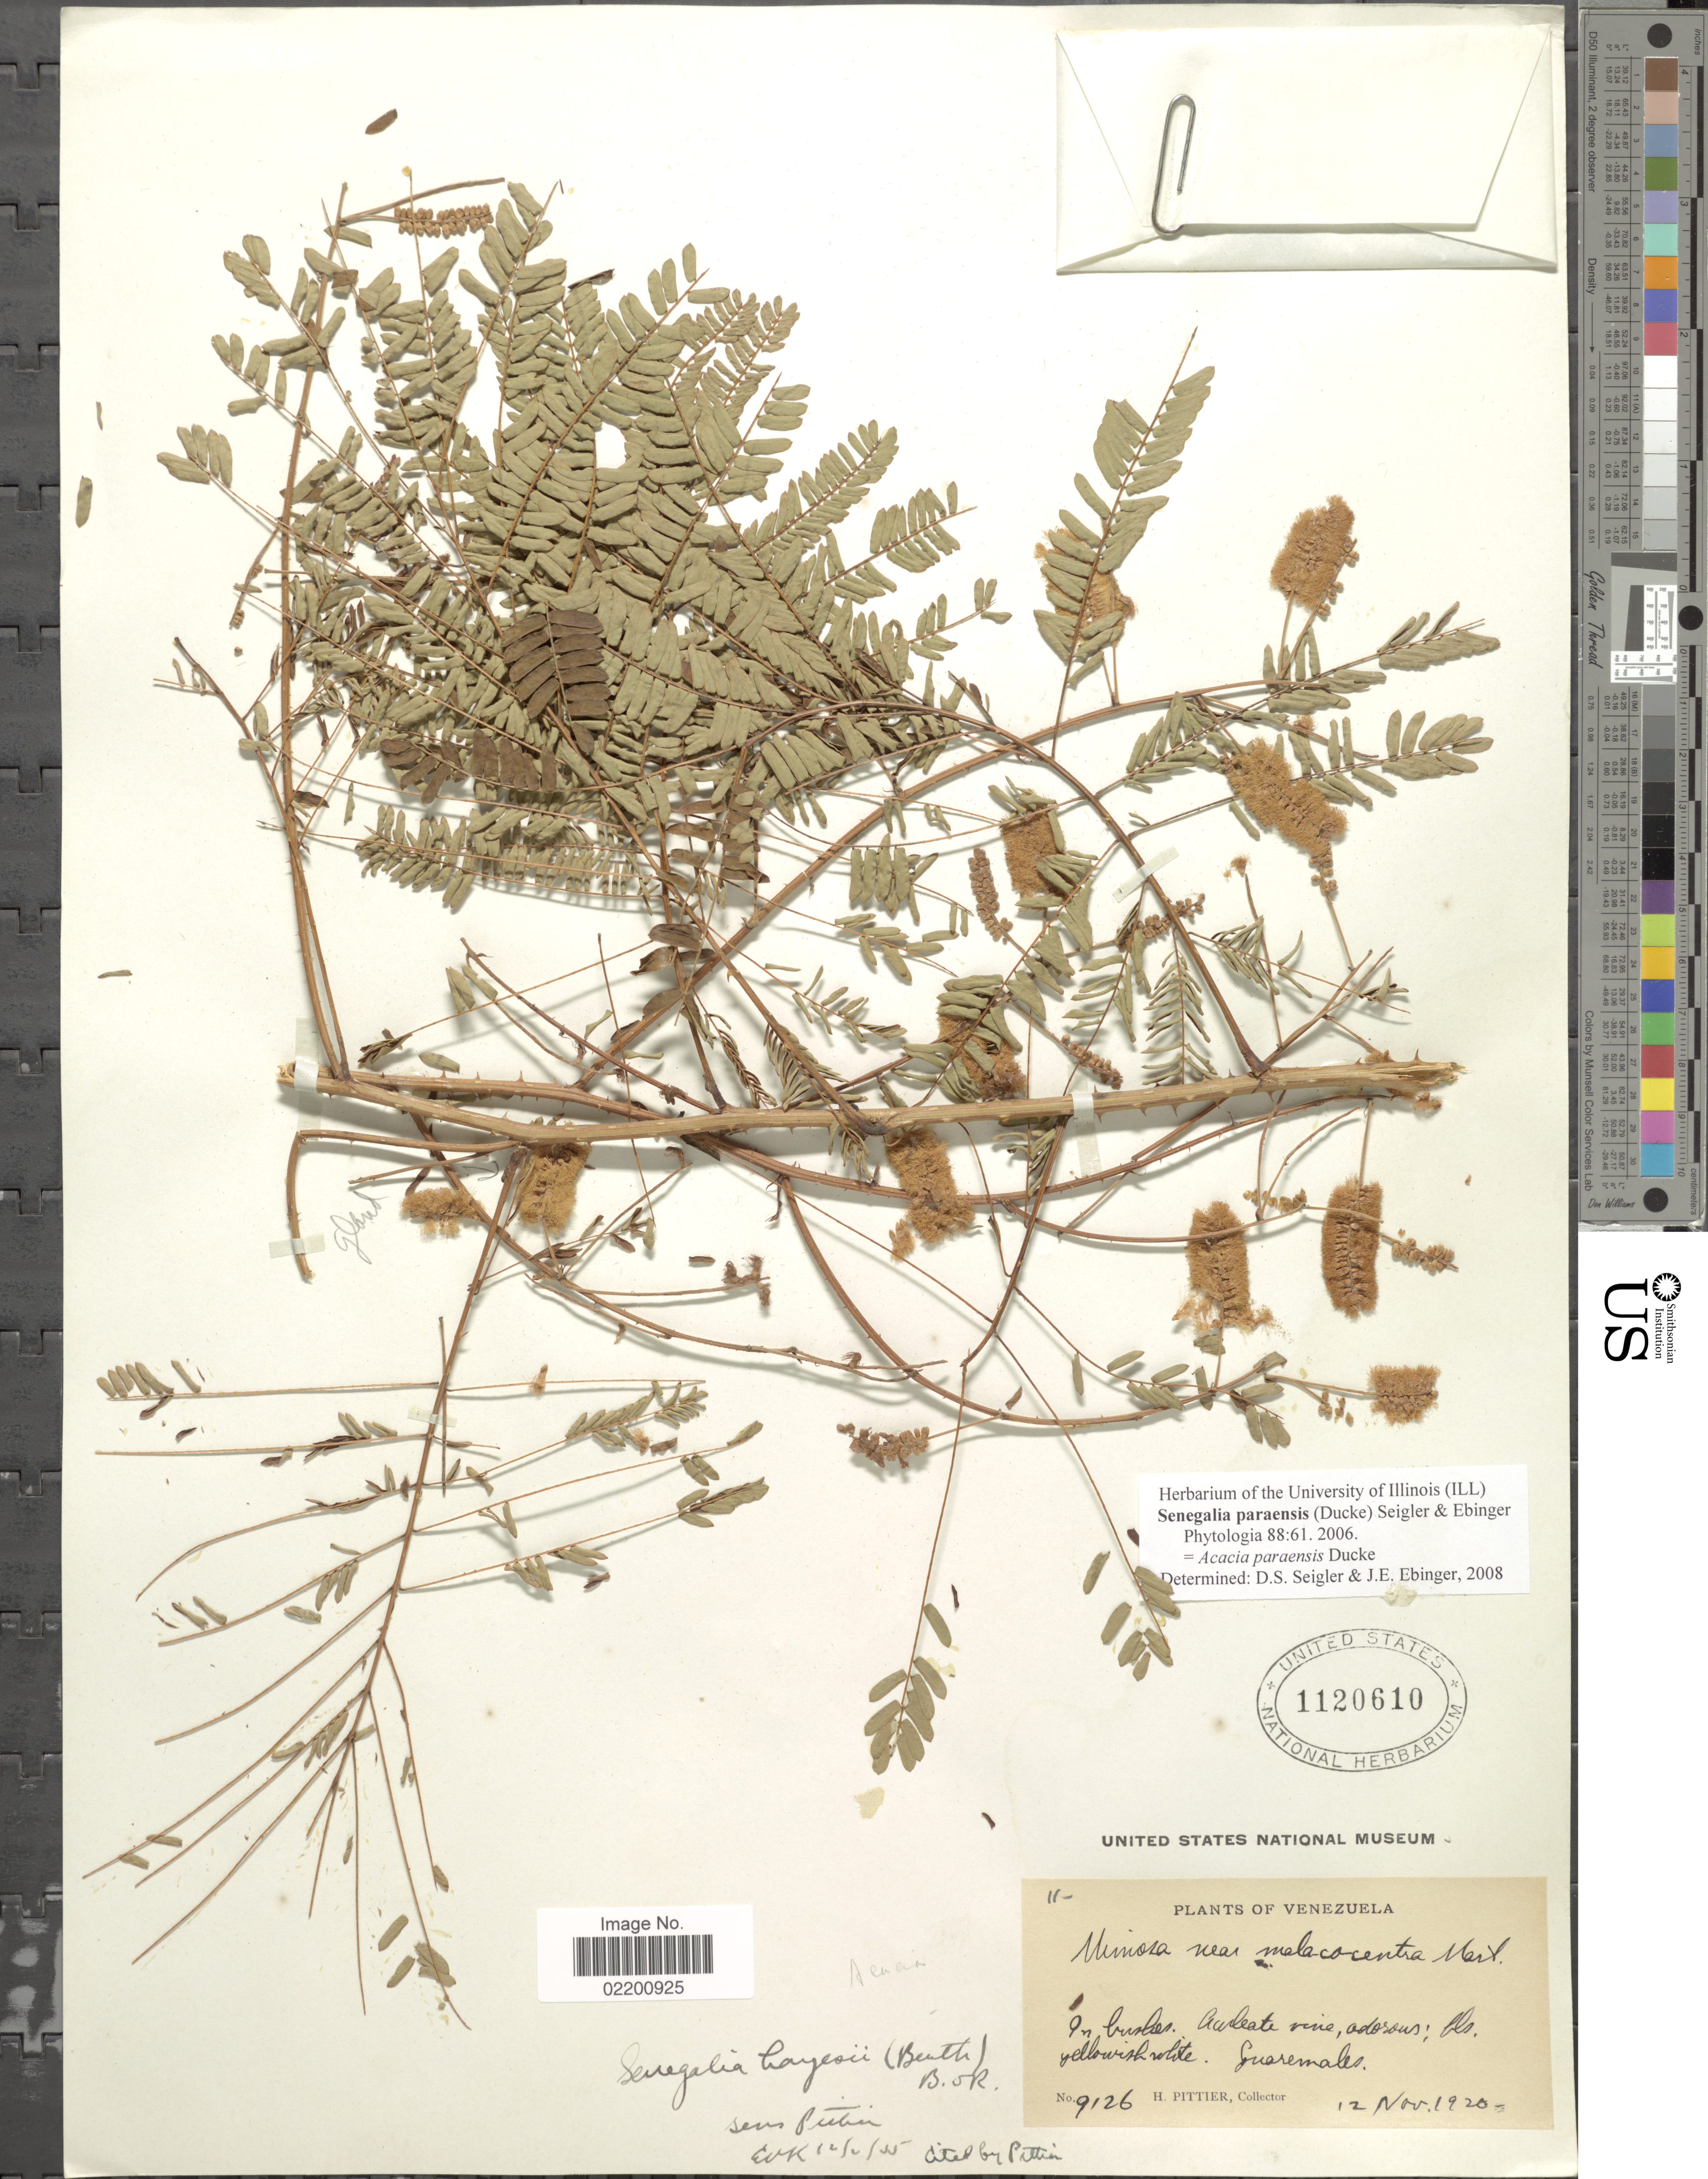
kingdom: Plantae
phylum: Tracheophyta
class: Magnoliopsida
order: Fabales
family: Fabaceae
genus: Senegalia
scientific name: Senegalia paraensis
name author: (Ducke) Seigler & Ebinger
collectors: H. F. Pittier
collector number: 9126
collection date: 1920-11-12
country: Venezuela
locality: In bushes. Guaremales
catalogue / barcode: US 1120610